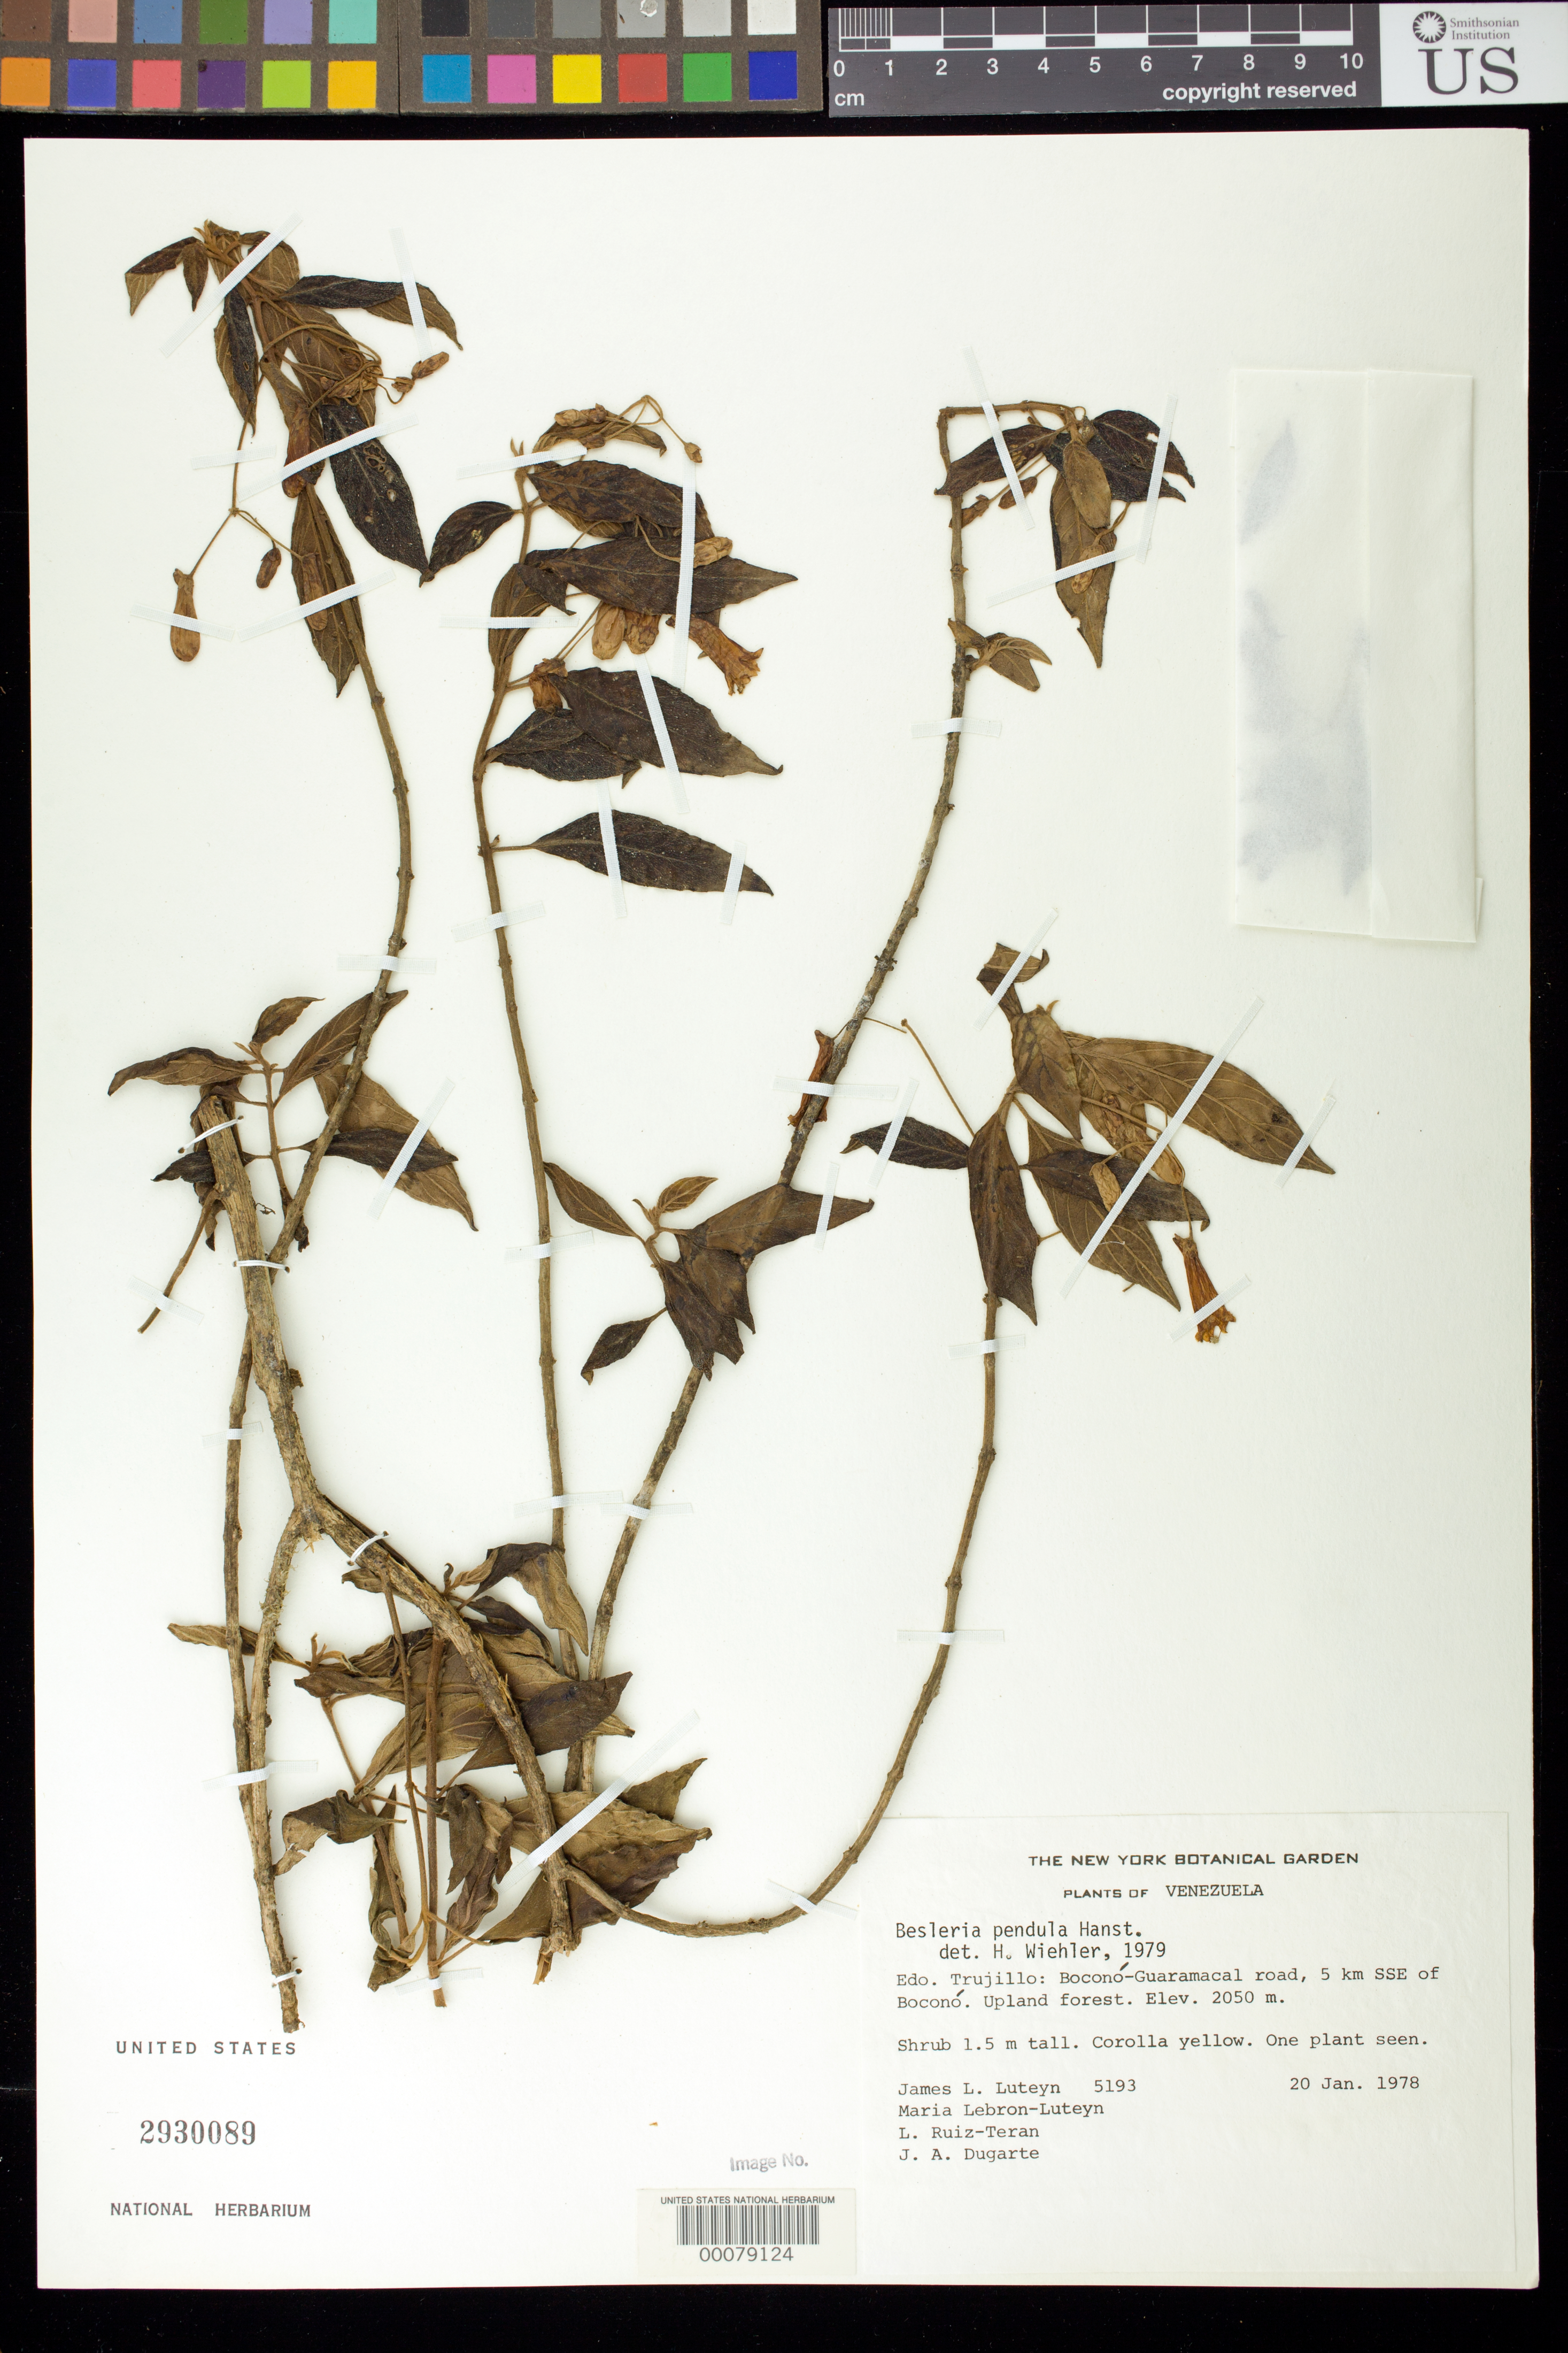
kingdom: Plantae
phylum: Tracheophyta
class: Magnoliopsida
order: Lamiales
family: Gesneriaceae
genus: Besleria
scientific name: Besleria pendula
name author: Hanst.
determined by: Wiehler, H. J.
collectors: J. L. Luteyn & et al.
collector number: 5193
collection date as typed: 20 Jan 1978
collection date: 1978-01-20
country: Venezuela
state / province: Trujillo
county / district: Boconó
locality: Boconó-Guaramacal road, 5 km SSE of Boconó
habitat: Upland forest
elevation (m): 2050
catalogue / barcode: US 2930089